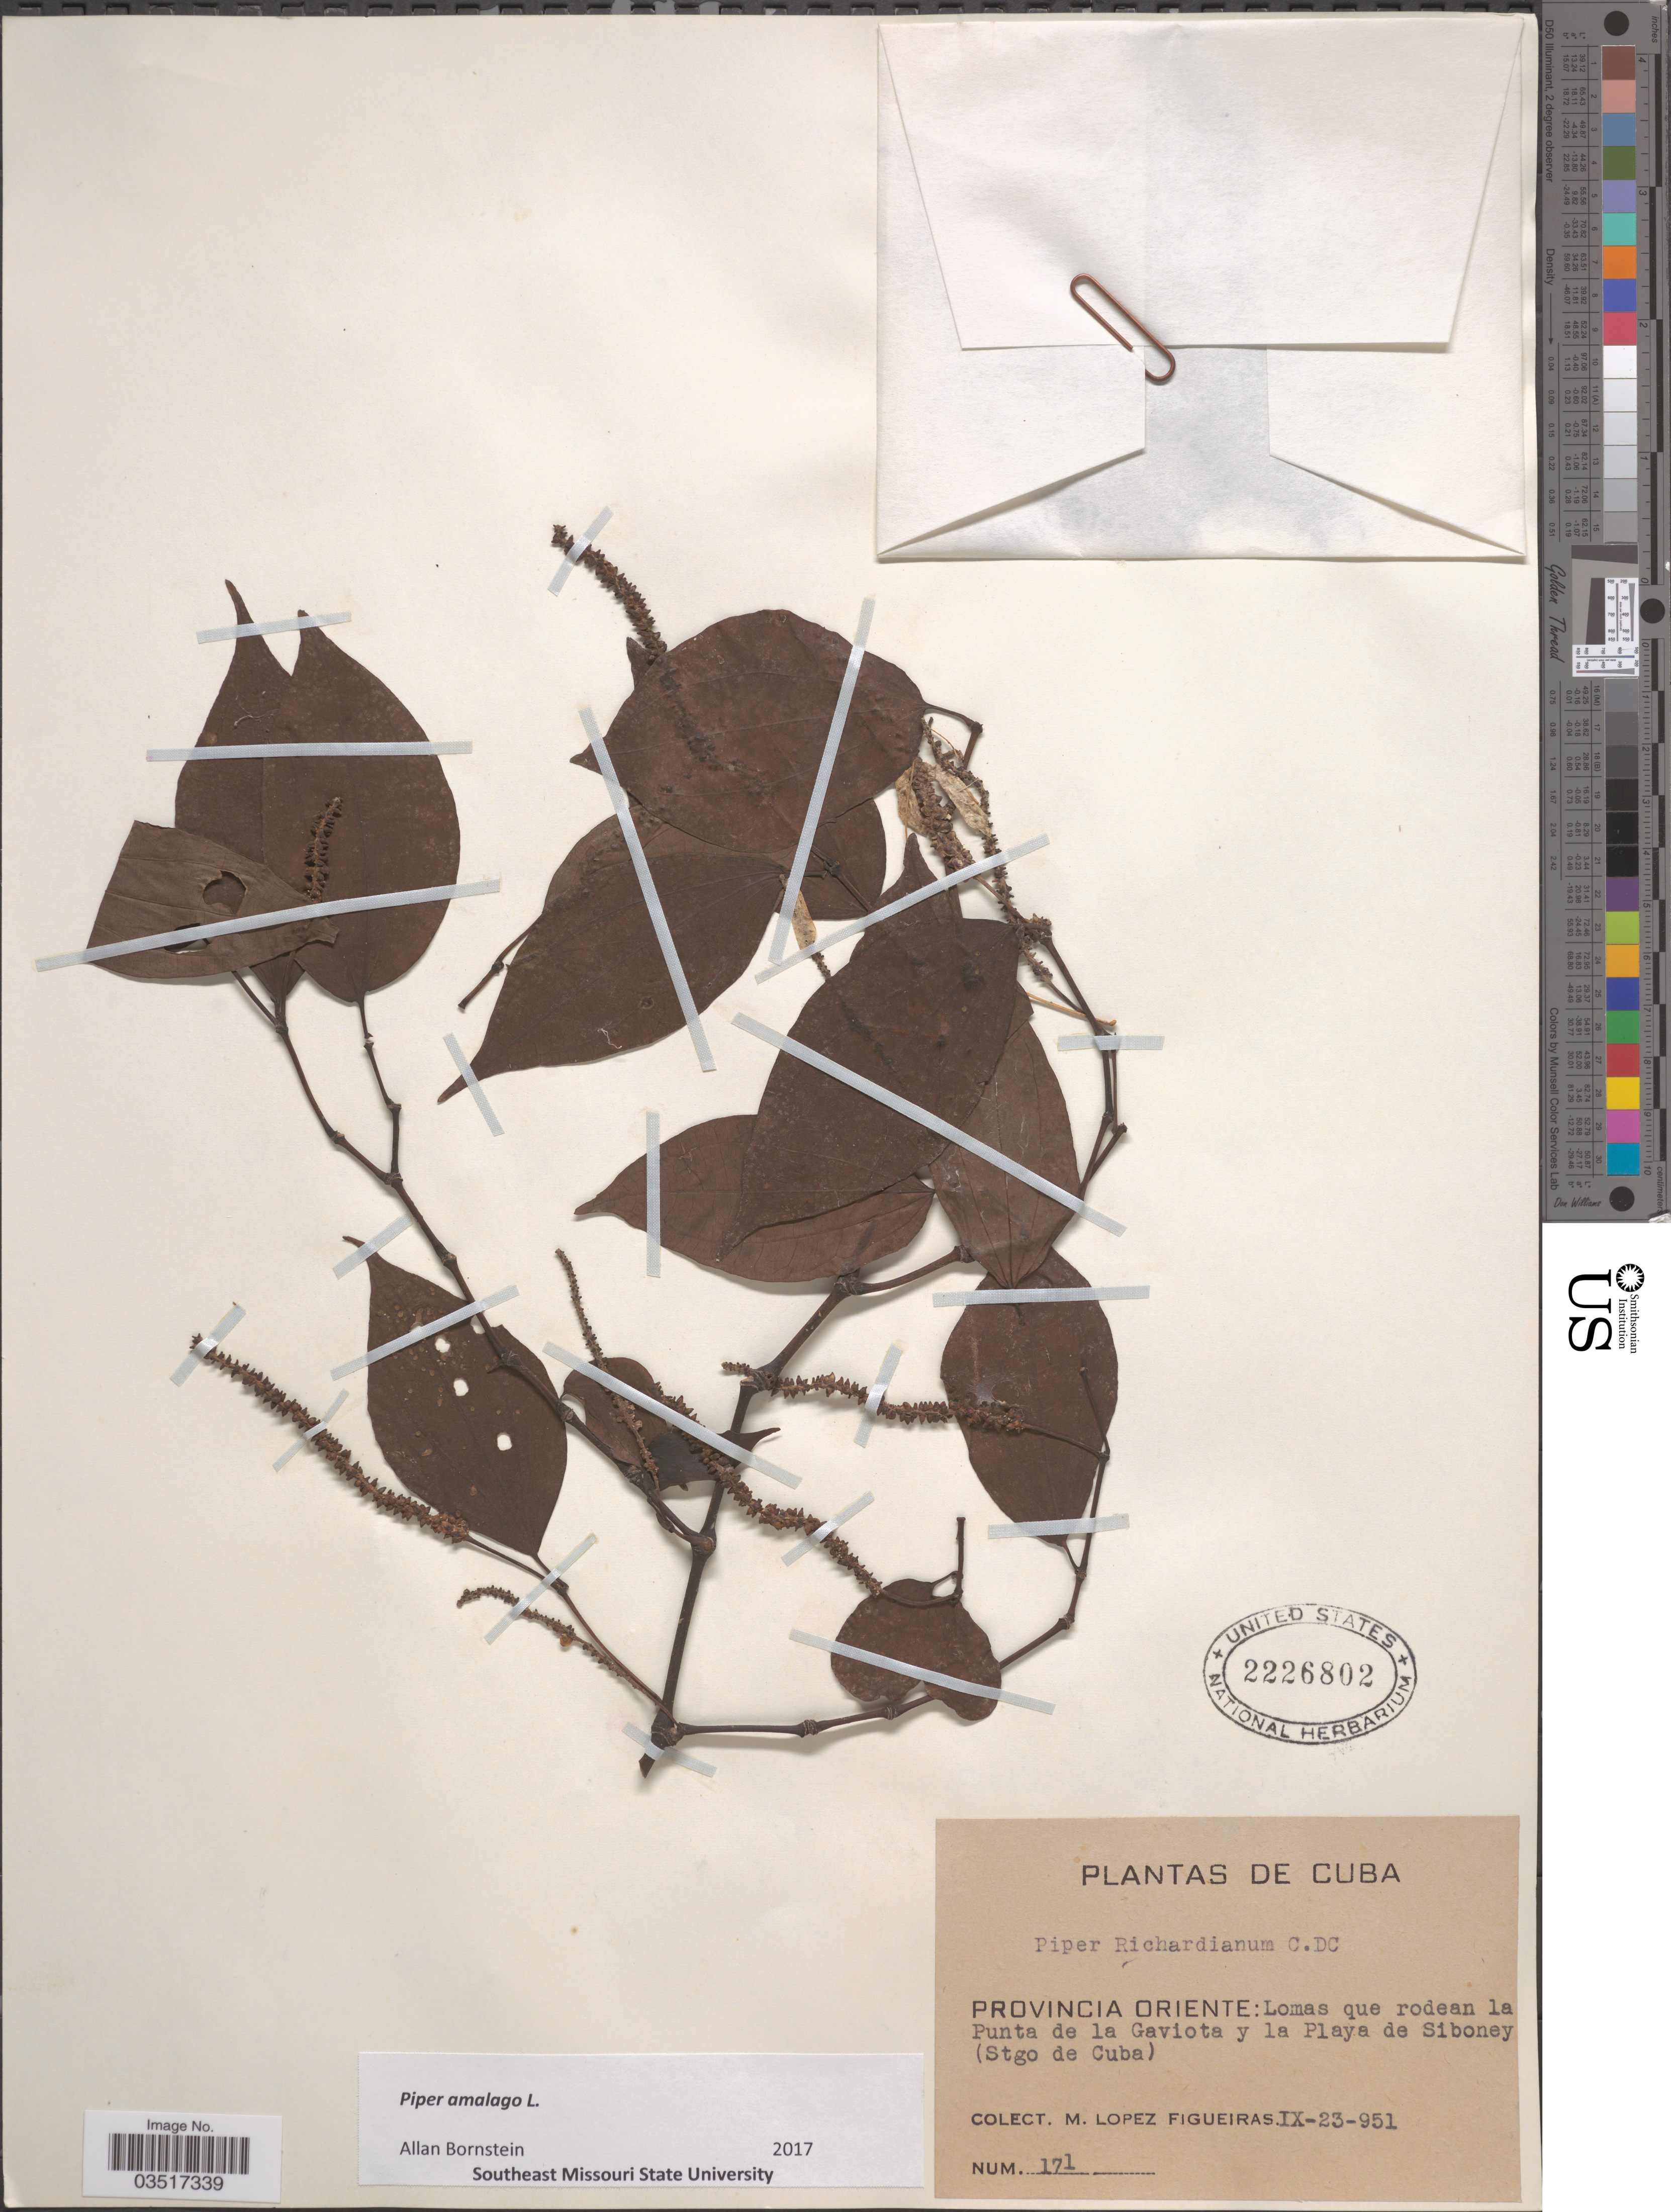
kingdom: Plantae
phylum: Tracheophyta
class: Magnoliopsida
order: Piperales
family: Piperaceae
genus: Piper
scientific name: Piper amalago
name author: L.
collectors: M. López Figueiras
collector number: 171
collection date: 1951-09-23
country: Cuba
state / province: Oriente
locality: Lomas que rodean la Punta de la Gaviota y la Playa de Siboney (Stgo de Cuba).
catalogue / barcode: US 2226802